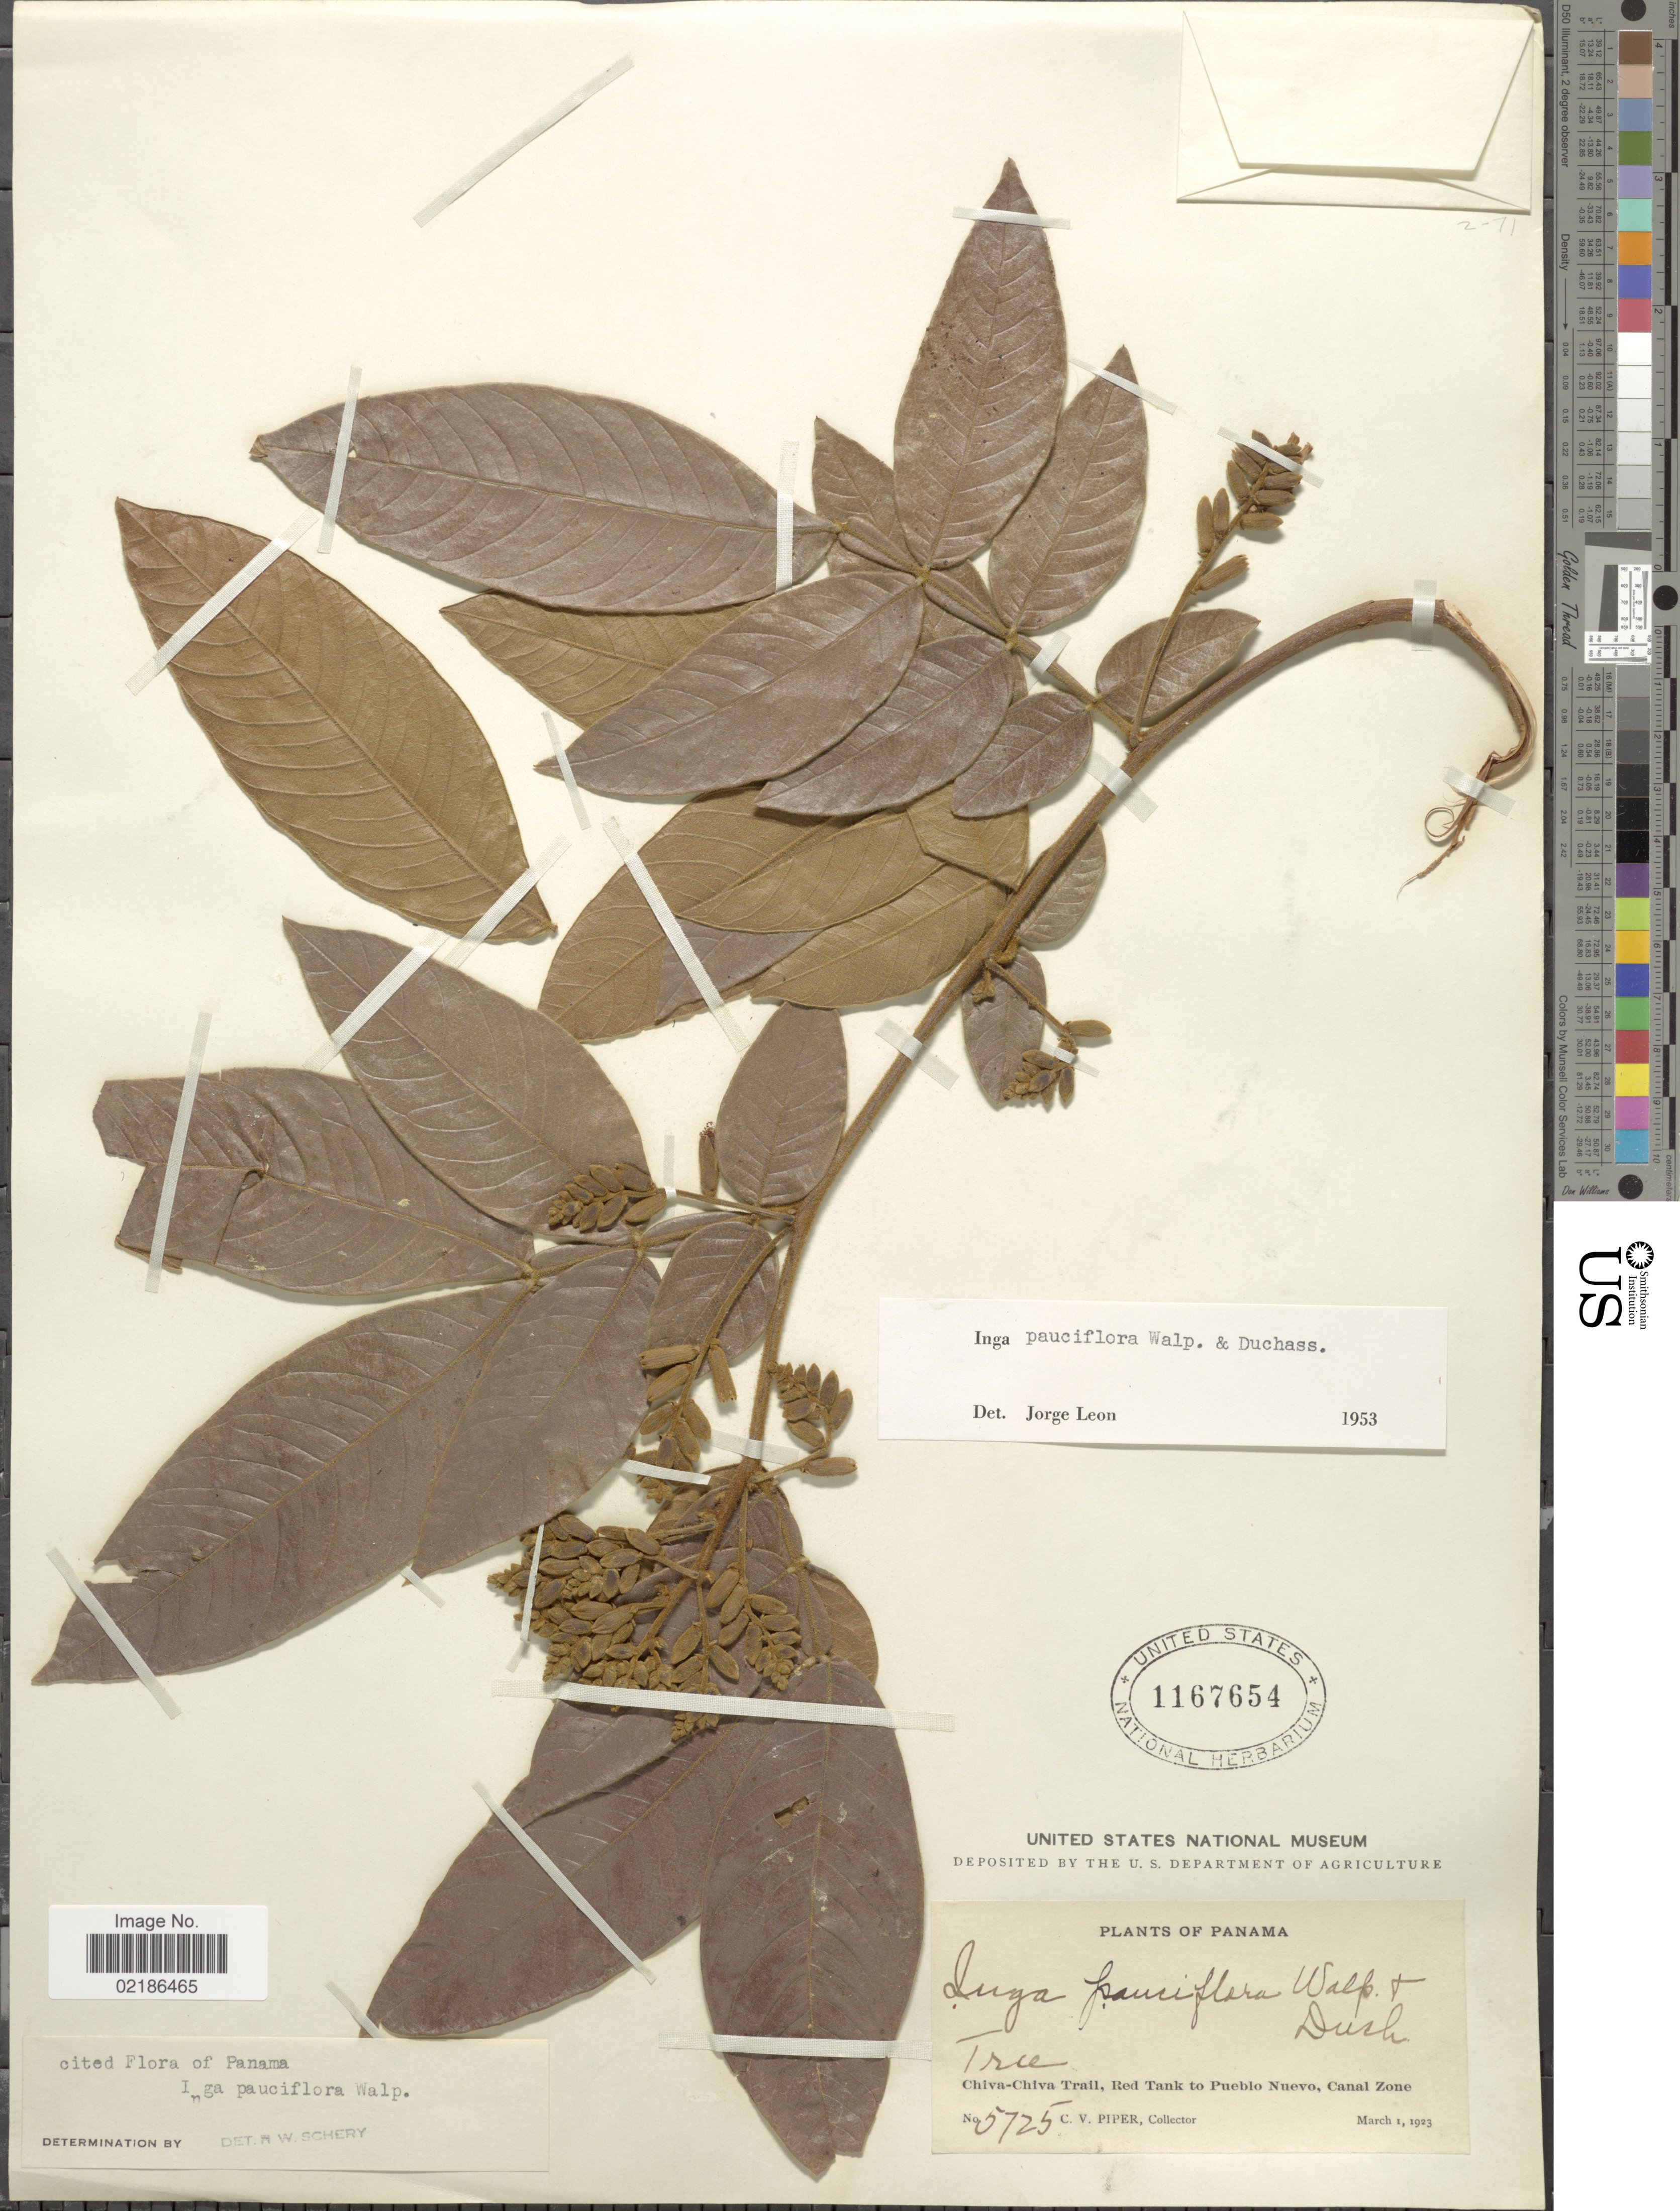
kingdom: Plantae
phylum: Tracheophyta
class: Magnoliopsida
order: Fabales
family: Fabaceae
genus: Inga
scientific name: Inga pauciflora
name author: (Walp.) Duchass.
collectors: C. V. Piper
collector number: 5725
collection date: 1923-03-01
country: Panama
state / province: Panamá / Panamá Oeste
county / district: Canal Zone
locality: Chiva-Chiva Trail, Red Tank to Pueblo Nuevo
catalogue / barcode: US 1167654